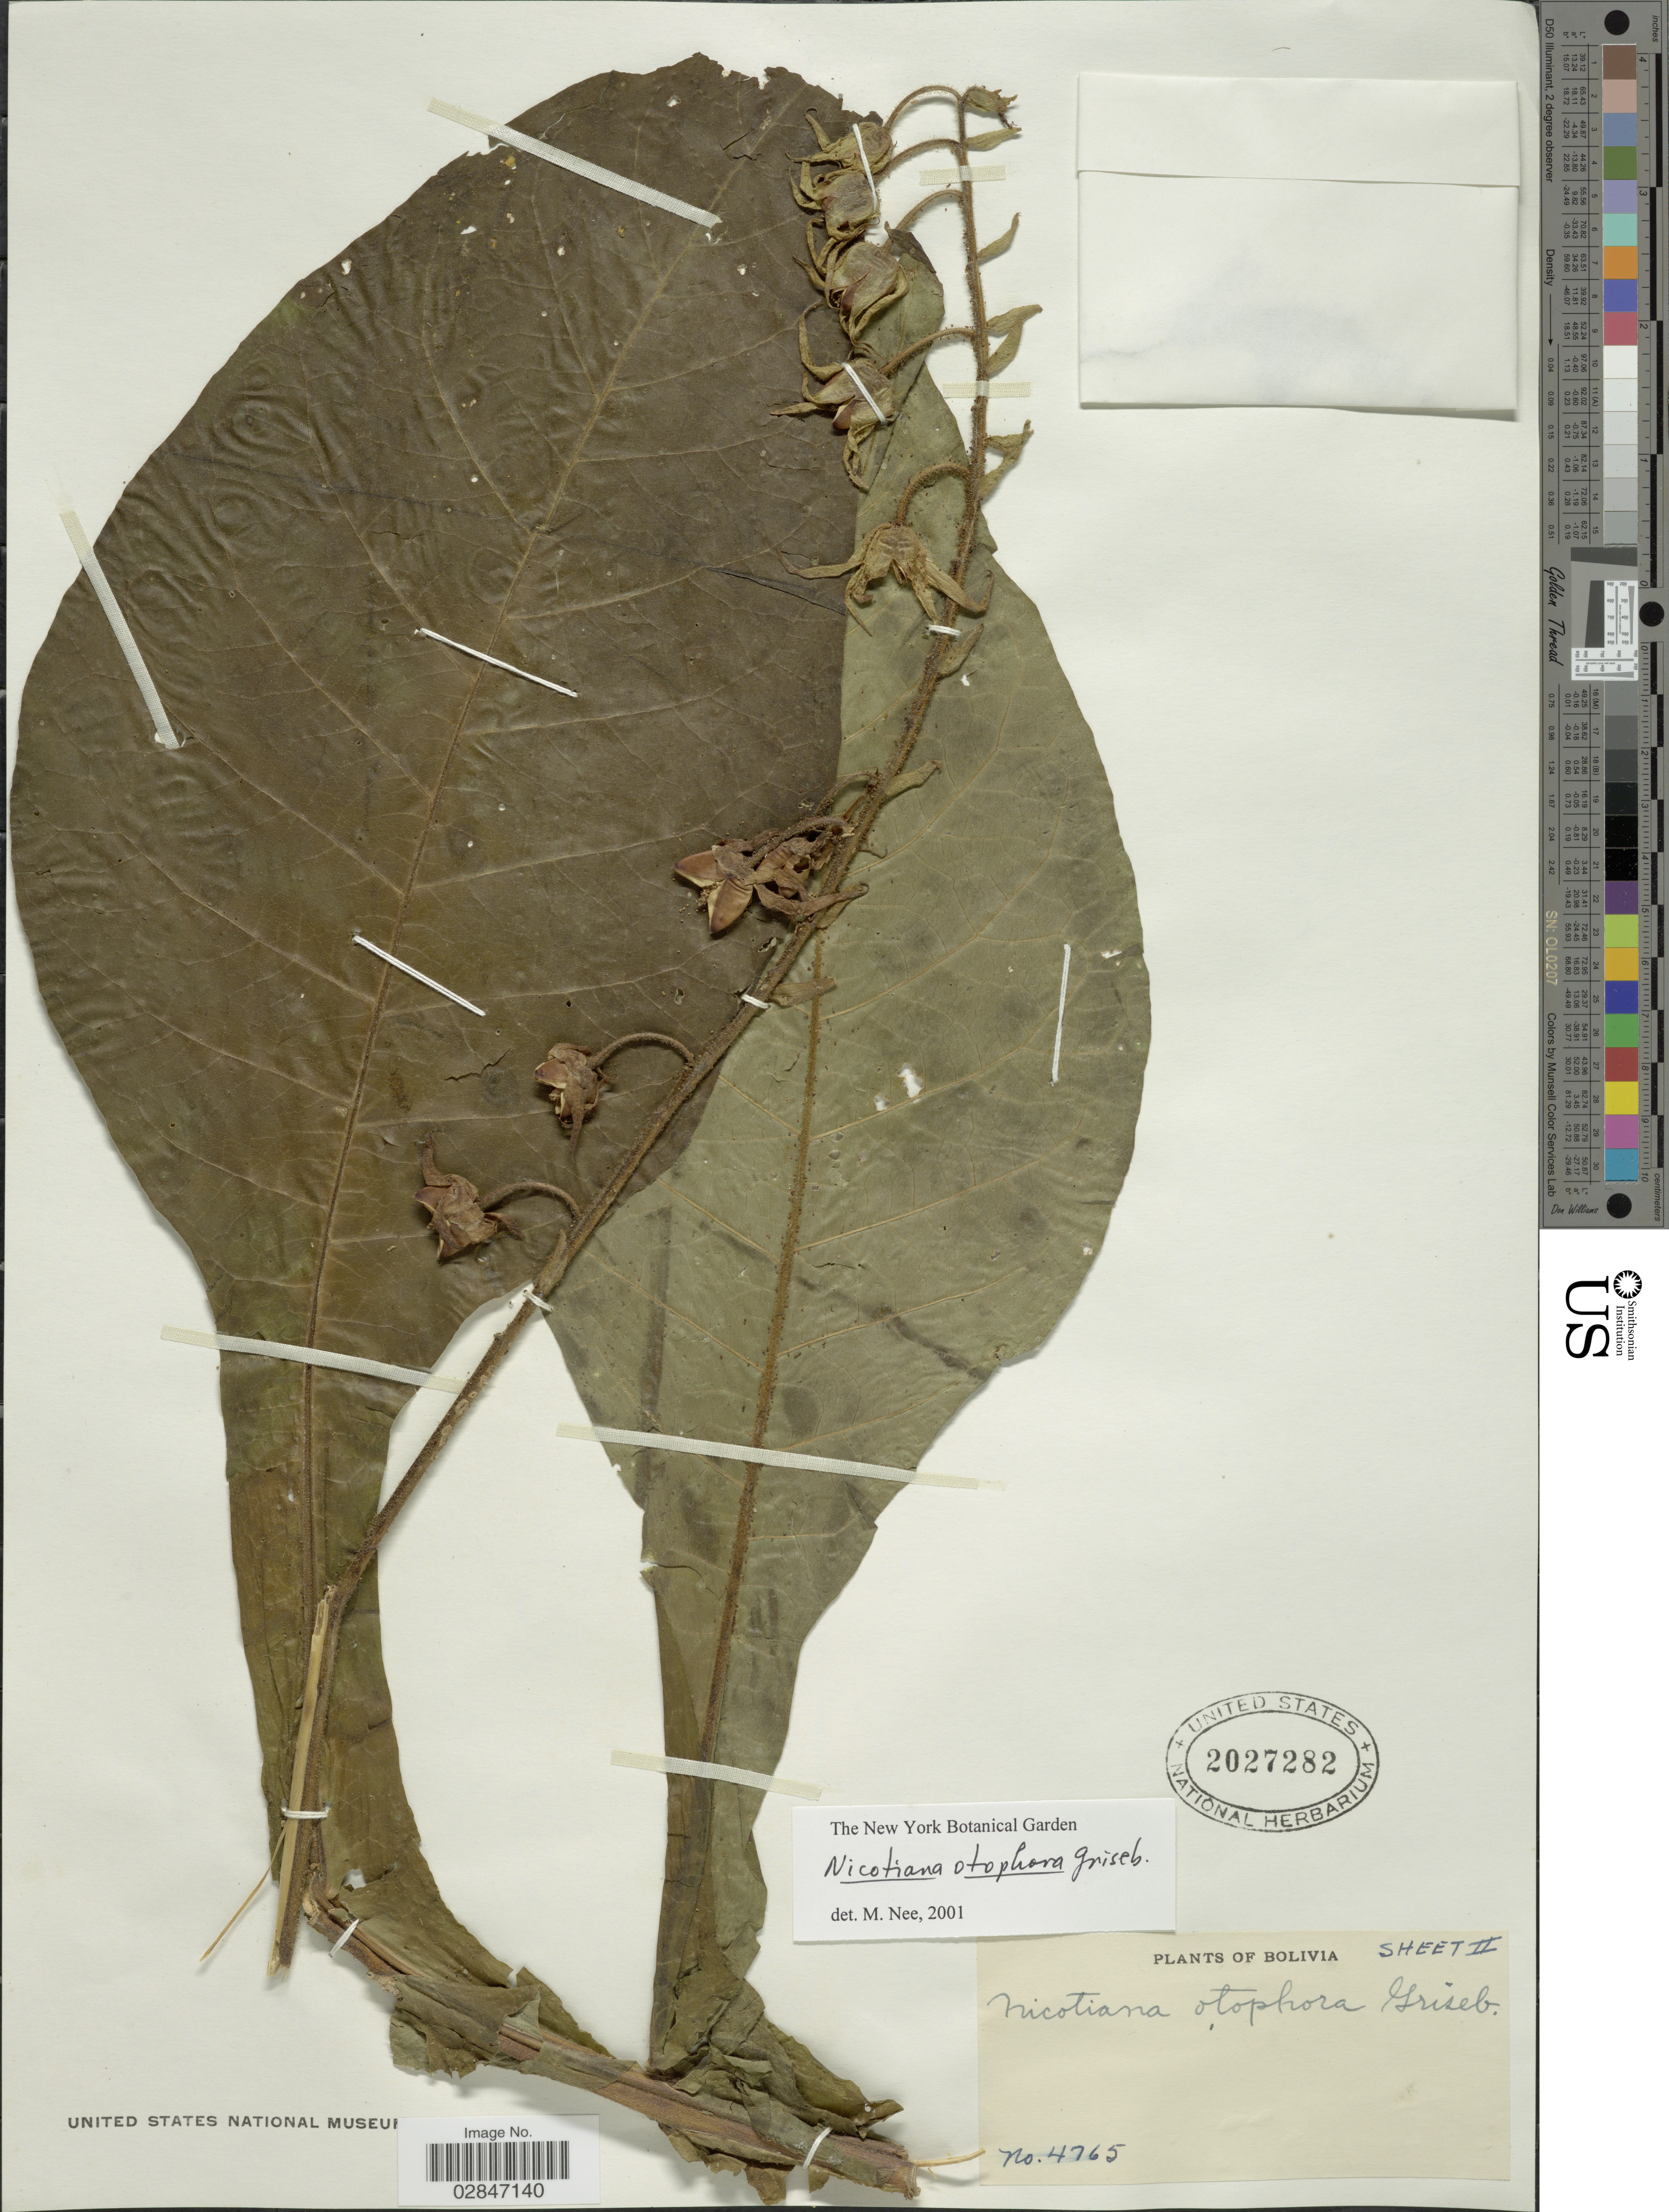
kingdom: Plantae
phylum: Tracheophyta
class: Magnoliopsida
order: Solanales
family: Solanaceae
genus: Nicotiana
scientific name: Nicotiana otophora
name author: Griseb.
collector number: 4765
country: Bolivia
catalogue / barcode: US 2027282